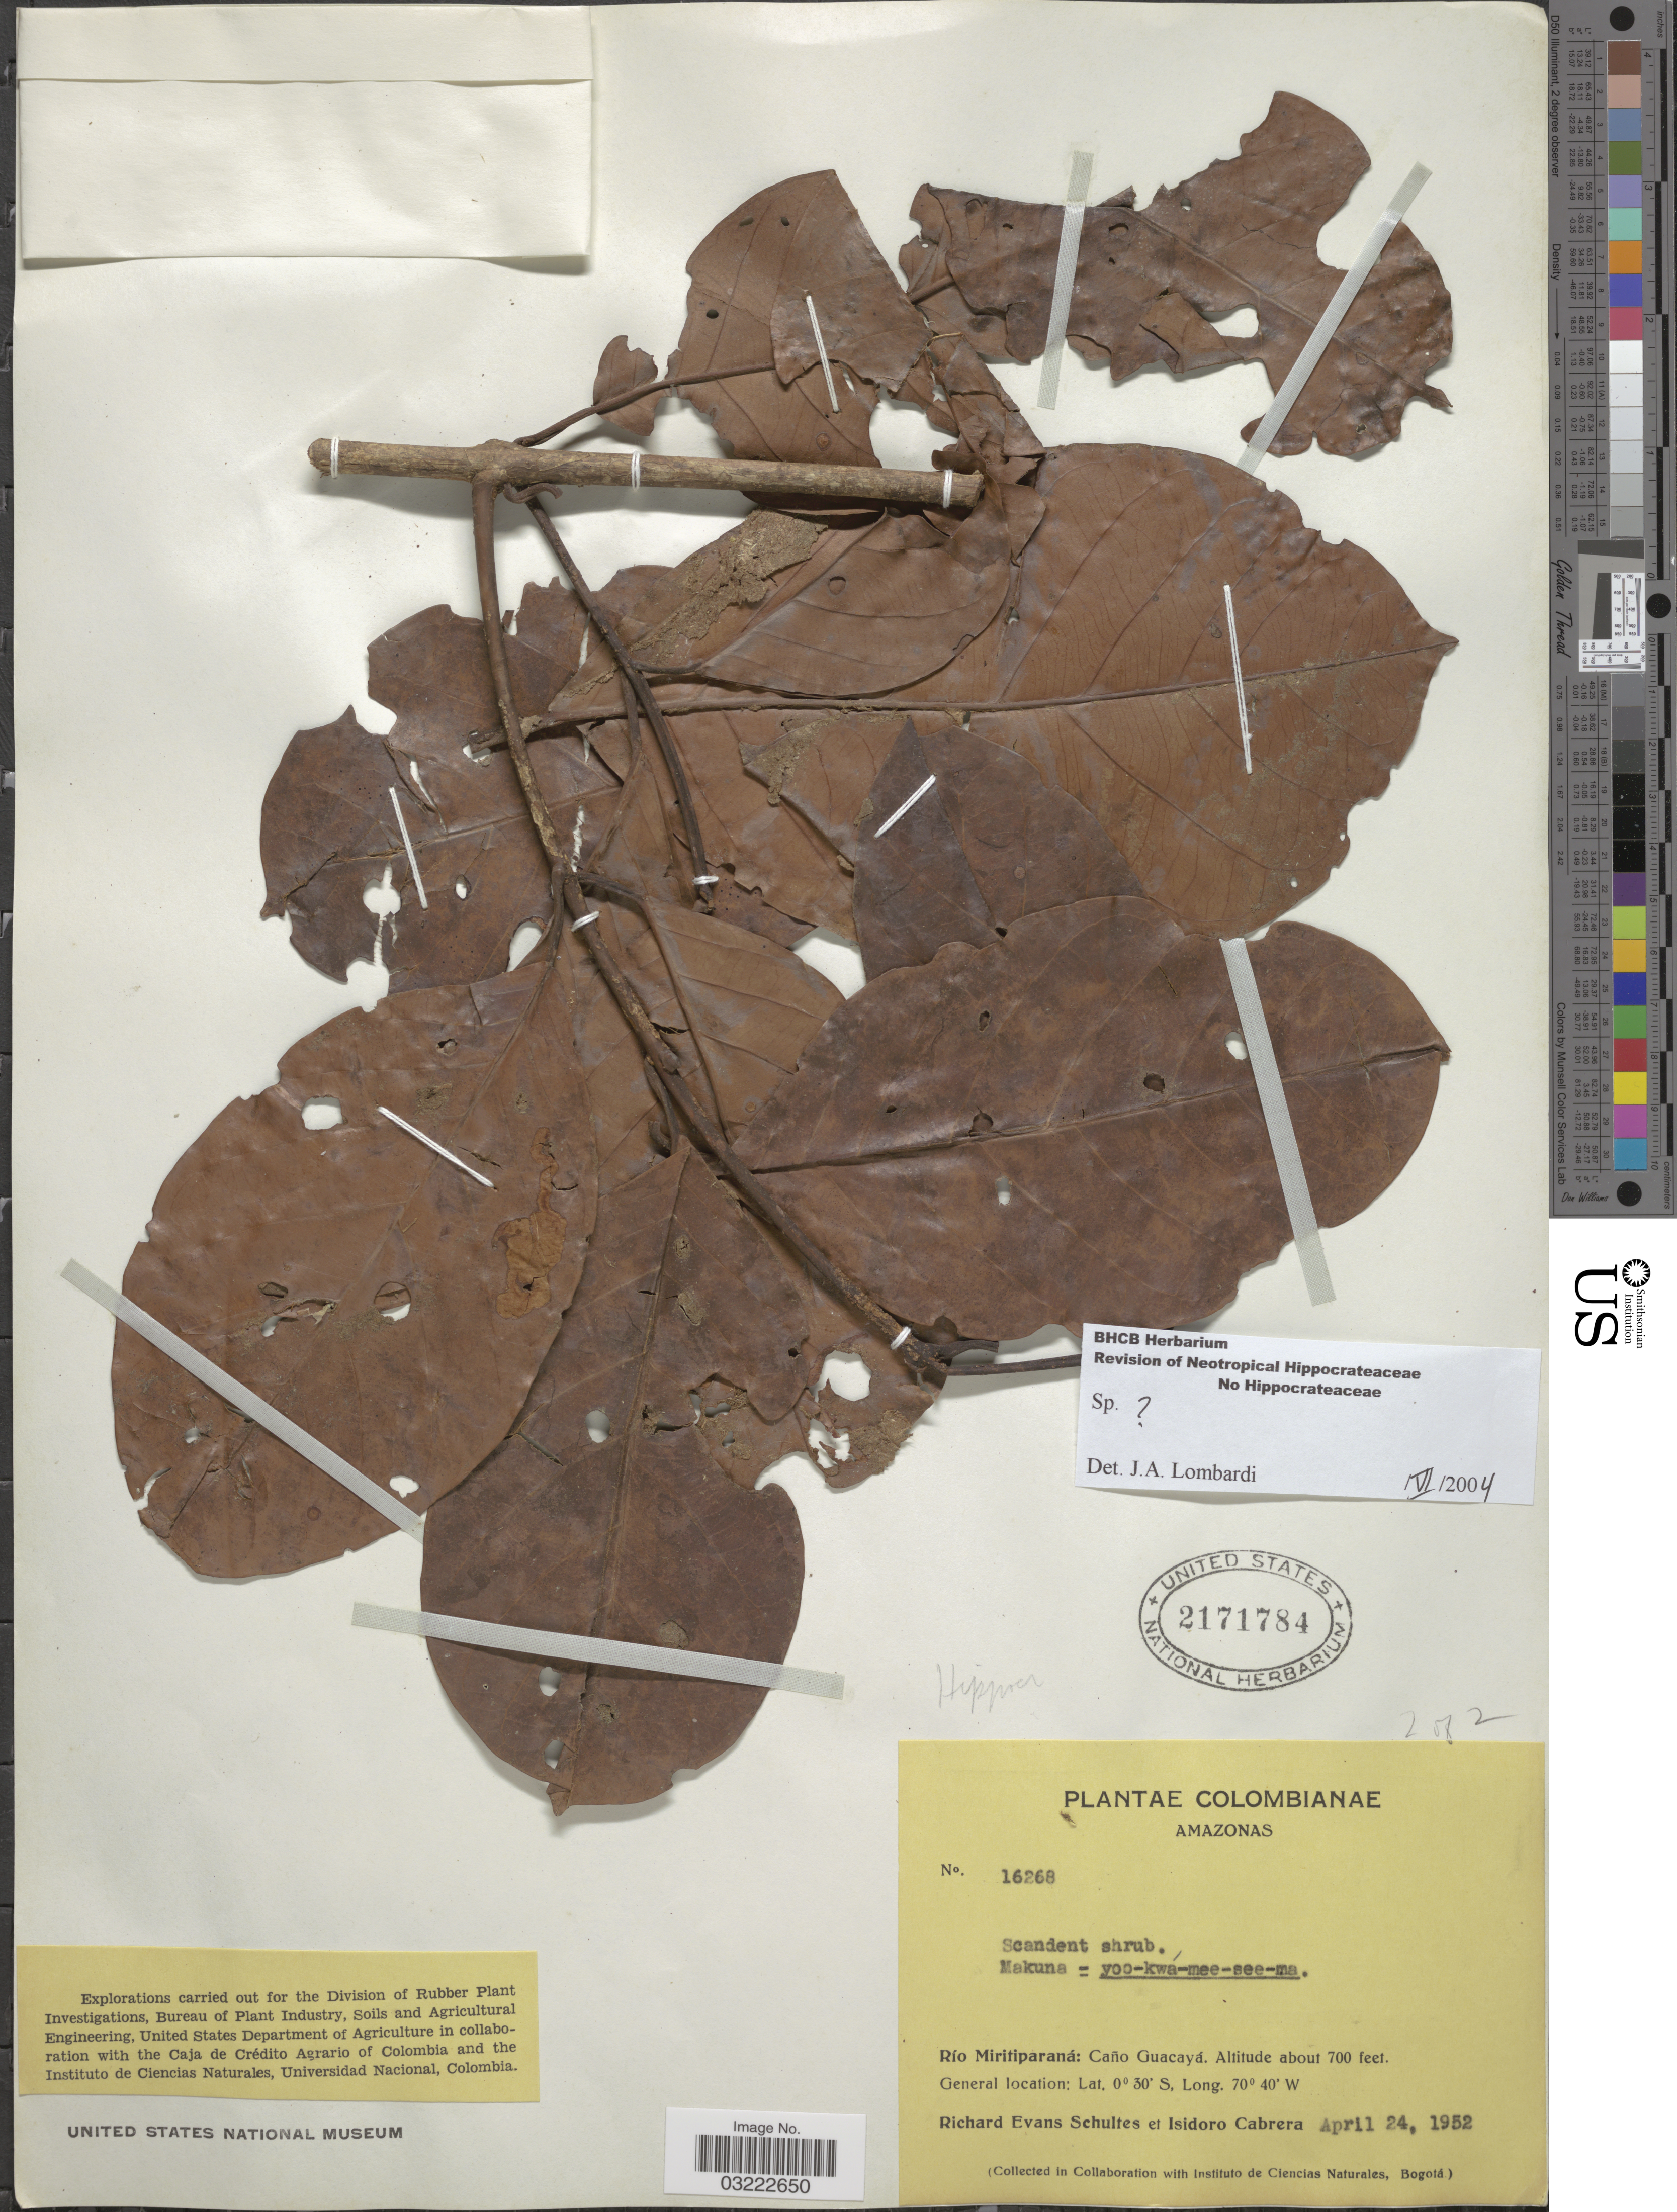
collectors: R. E. Schultes & I. Cabrera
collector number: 16268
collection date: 1952-04-24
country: Colombia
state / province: Amazônas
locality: Río Miritiparaná: Caño Guacayá.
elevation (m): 213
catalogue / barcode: US 2171784